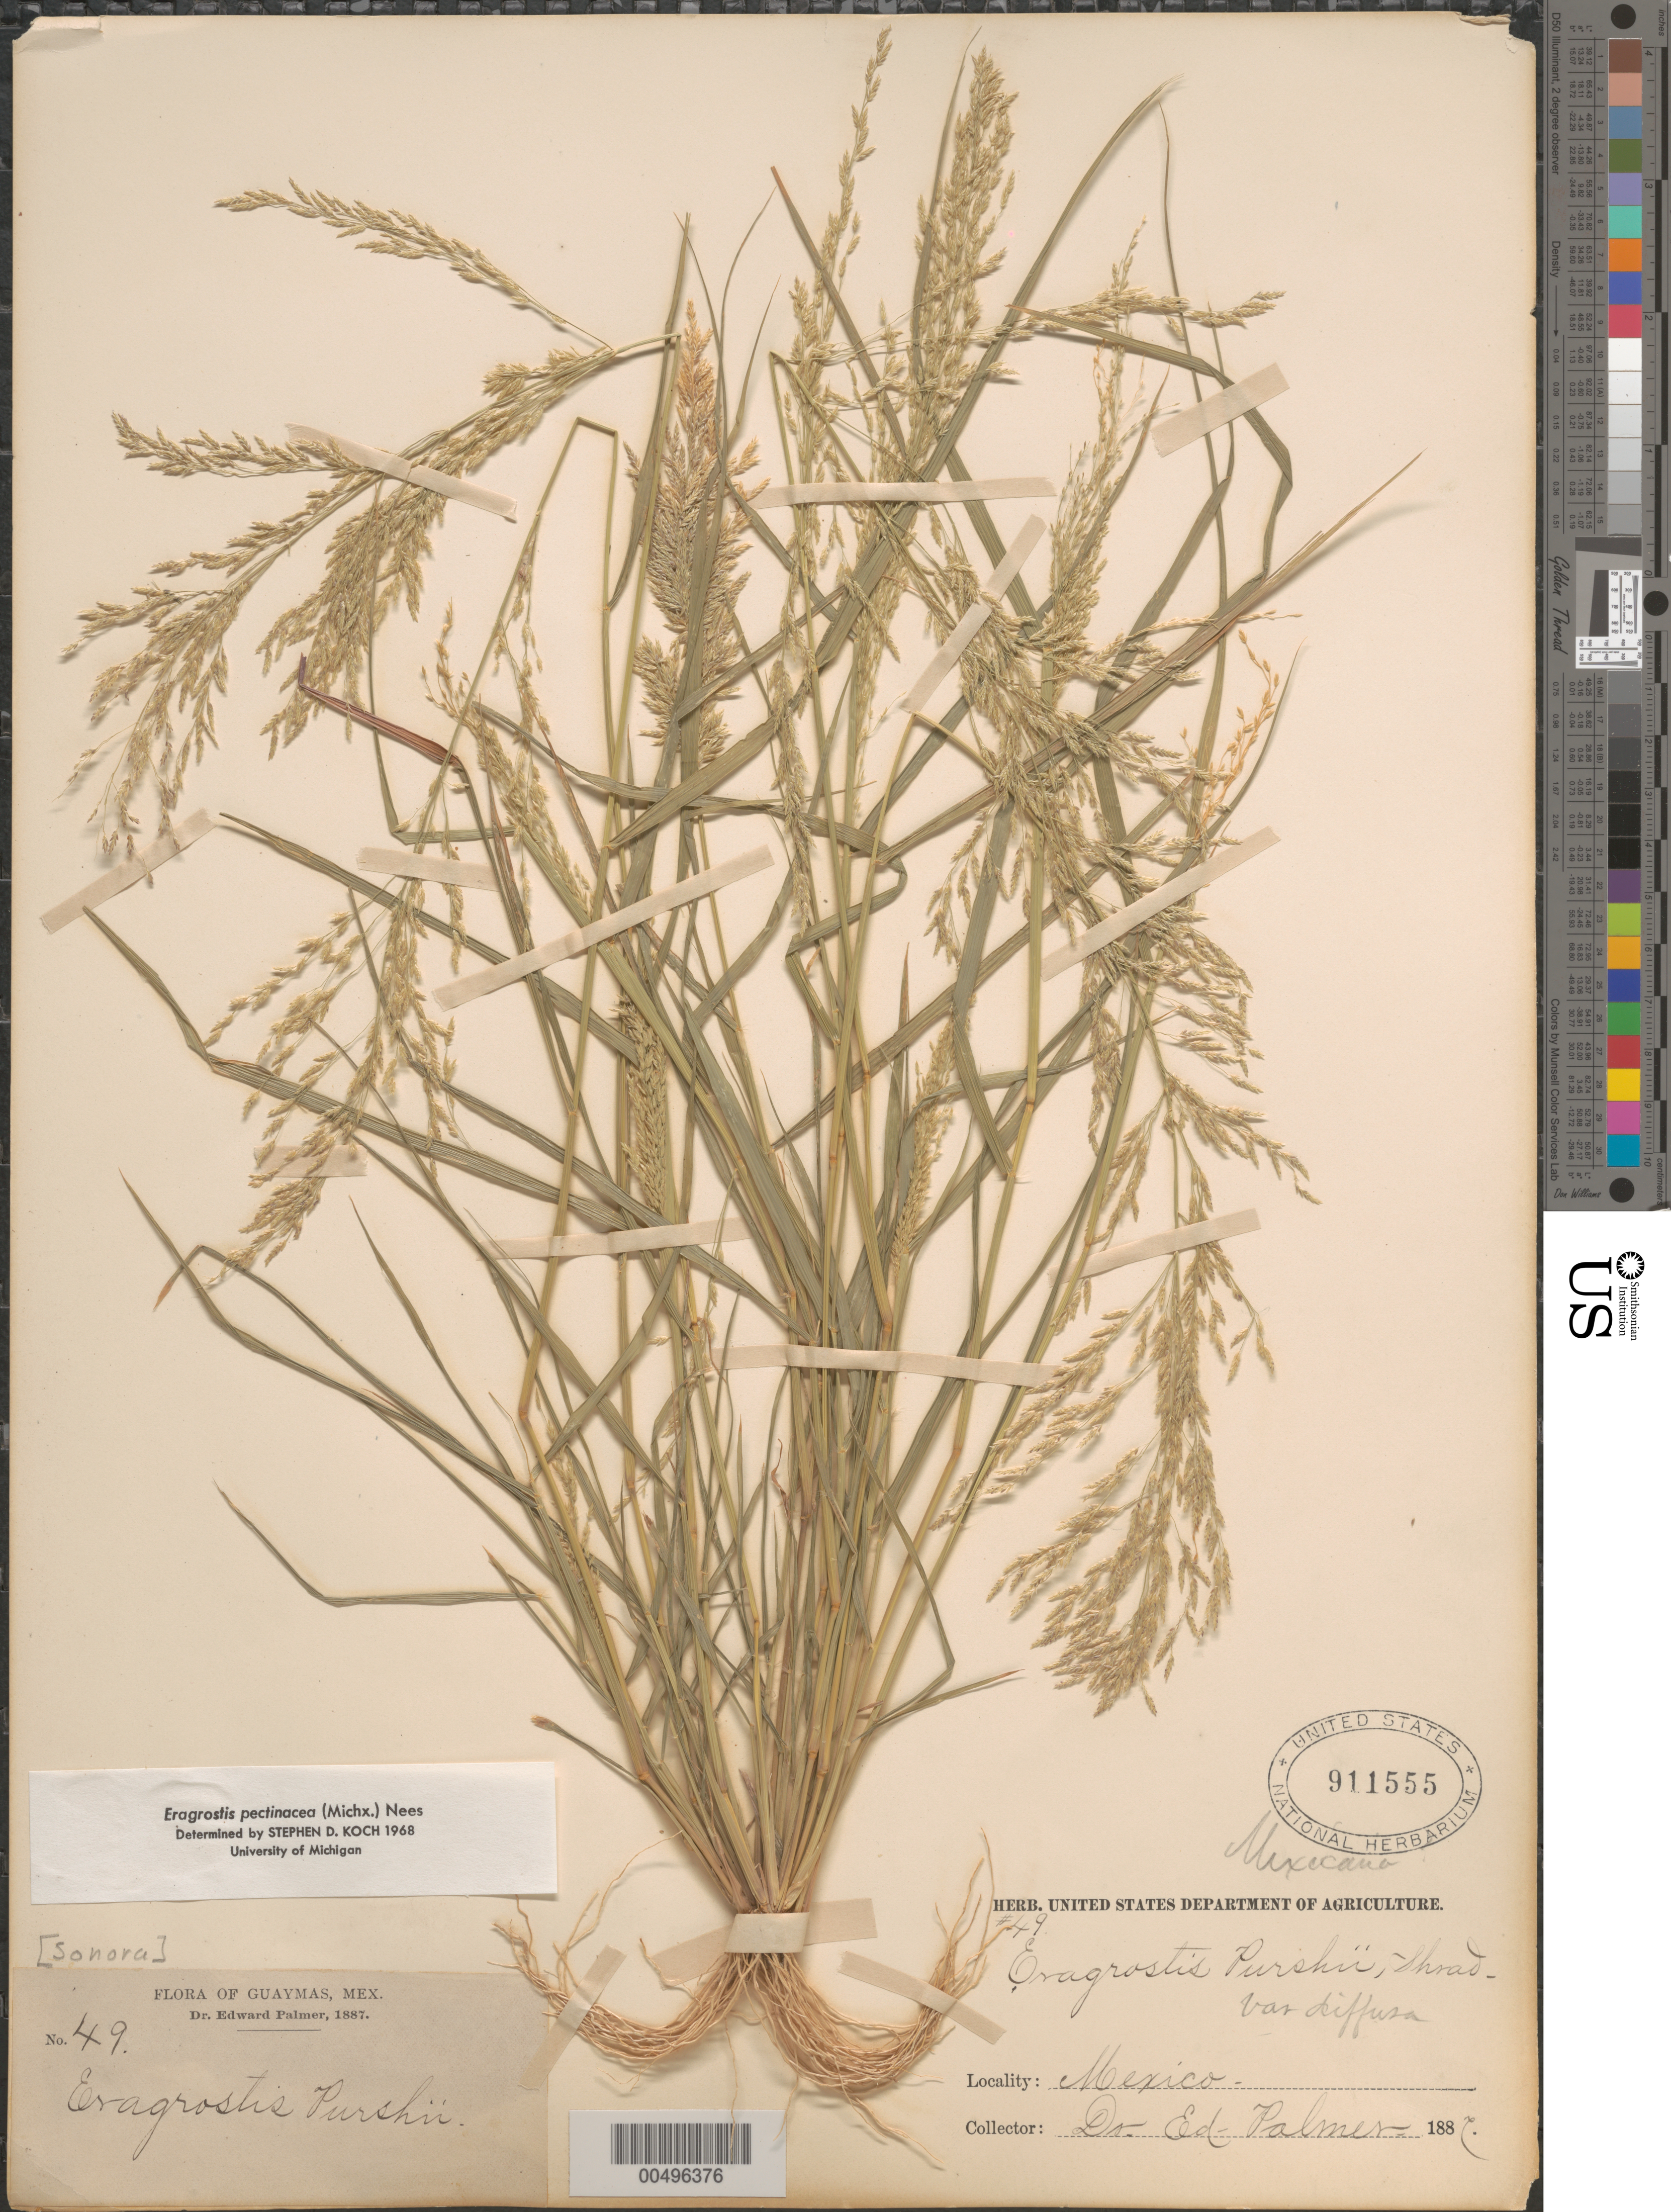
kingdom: Plantae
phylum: Tracheophyta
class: Liliopsida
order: Poales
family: Poaceae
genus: Eragrostis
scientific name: Eragrostis pectinacea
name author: (Michx.) Nees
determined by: Koch, S. D.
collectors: E. Palmer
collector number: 49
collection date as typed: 1887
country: Mexico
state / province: Sonora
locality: Guaymas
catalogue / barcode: US 911555